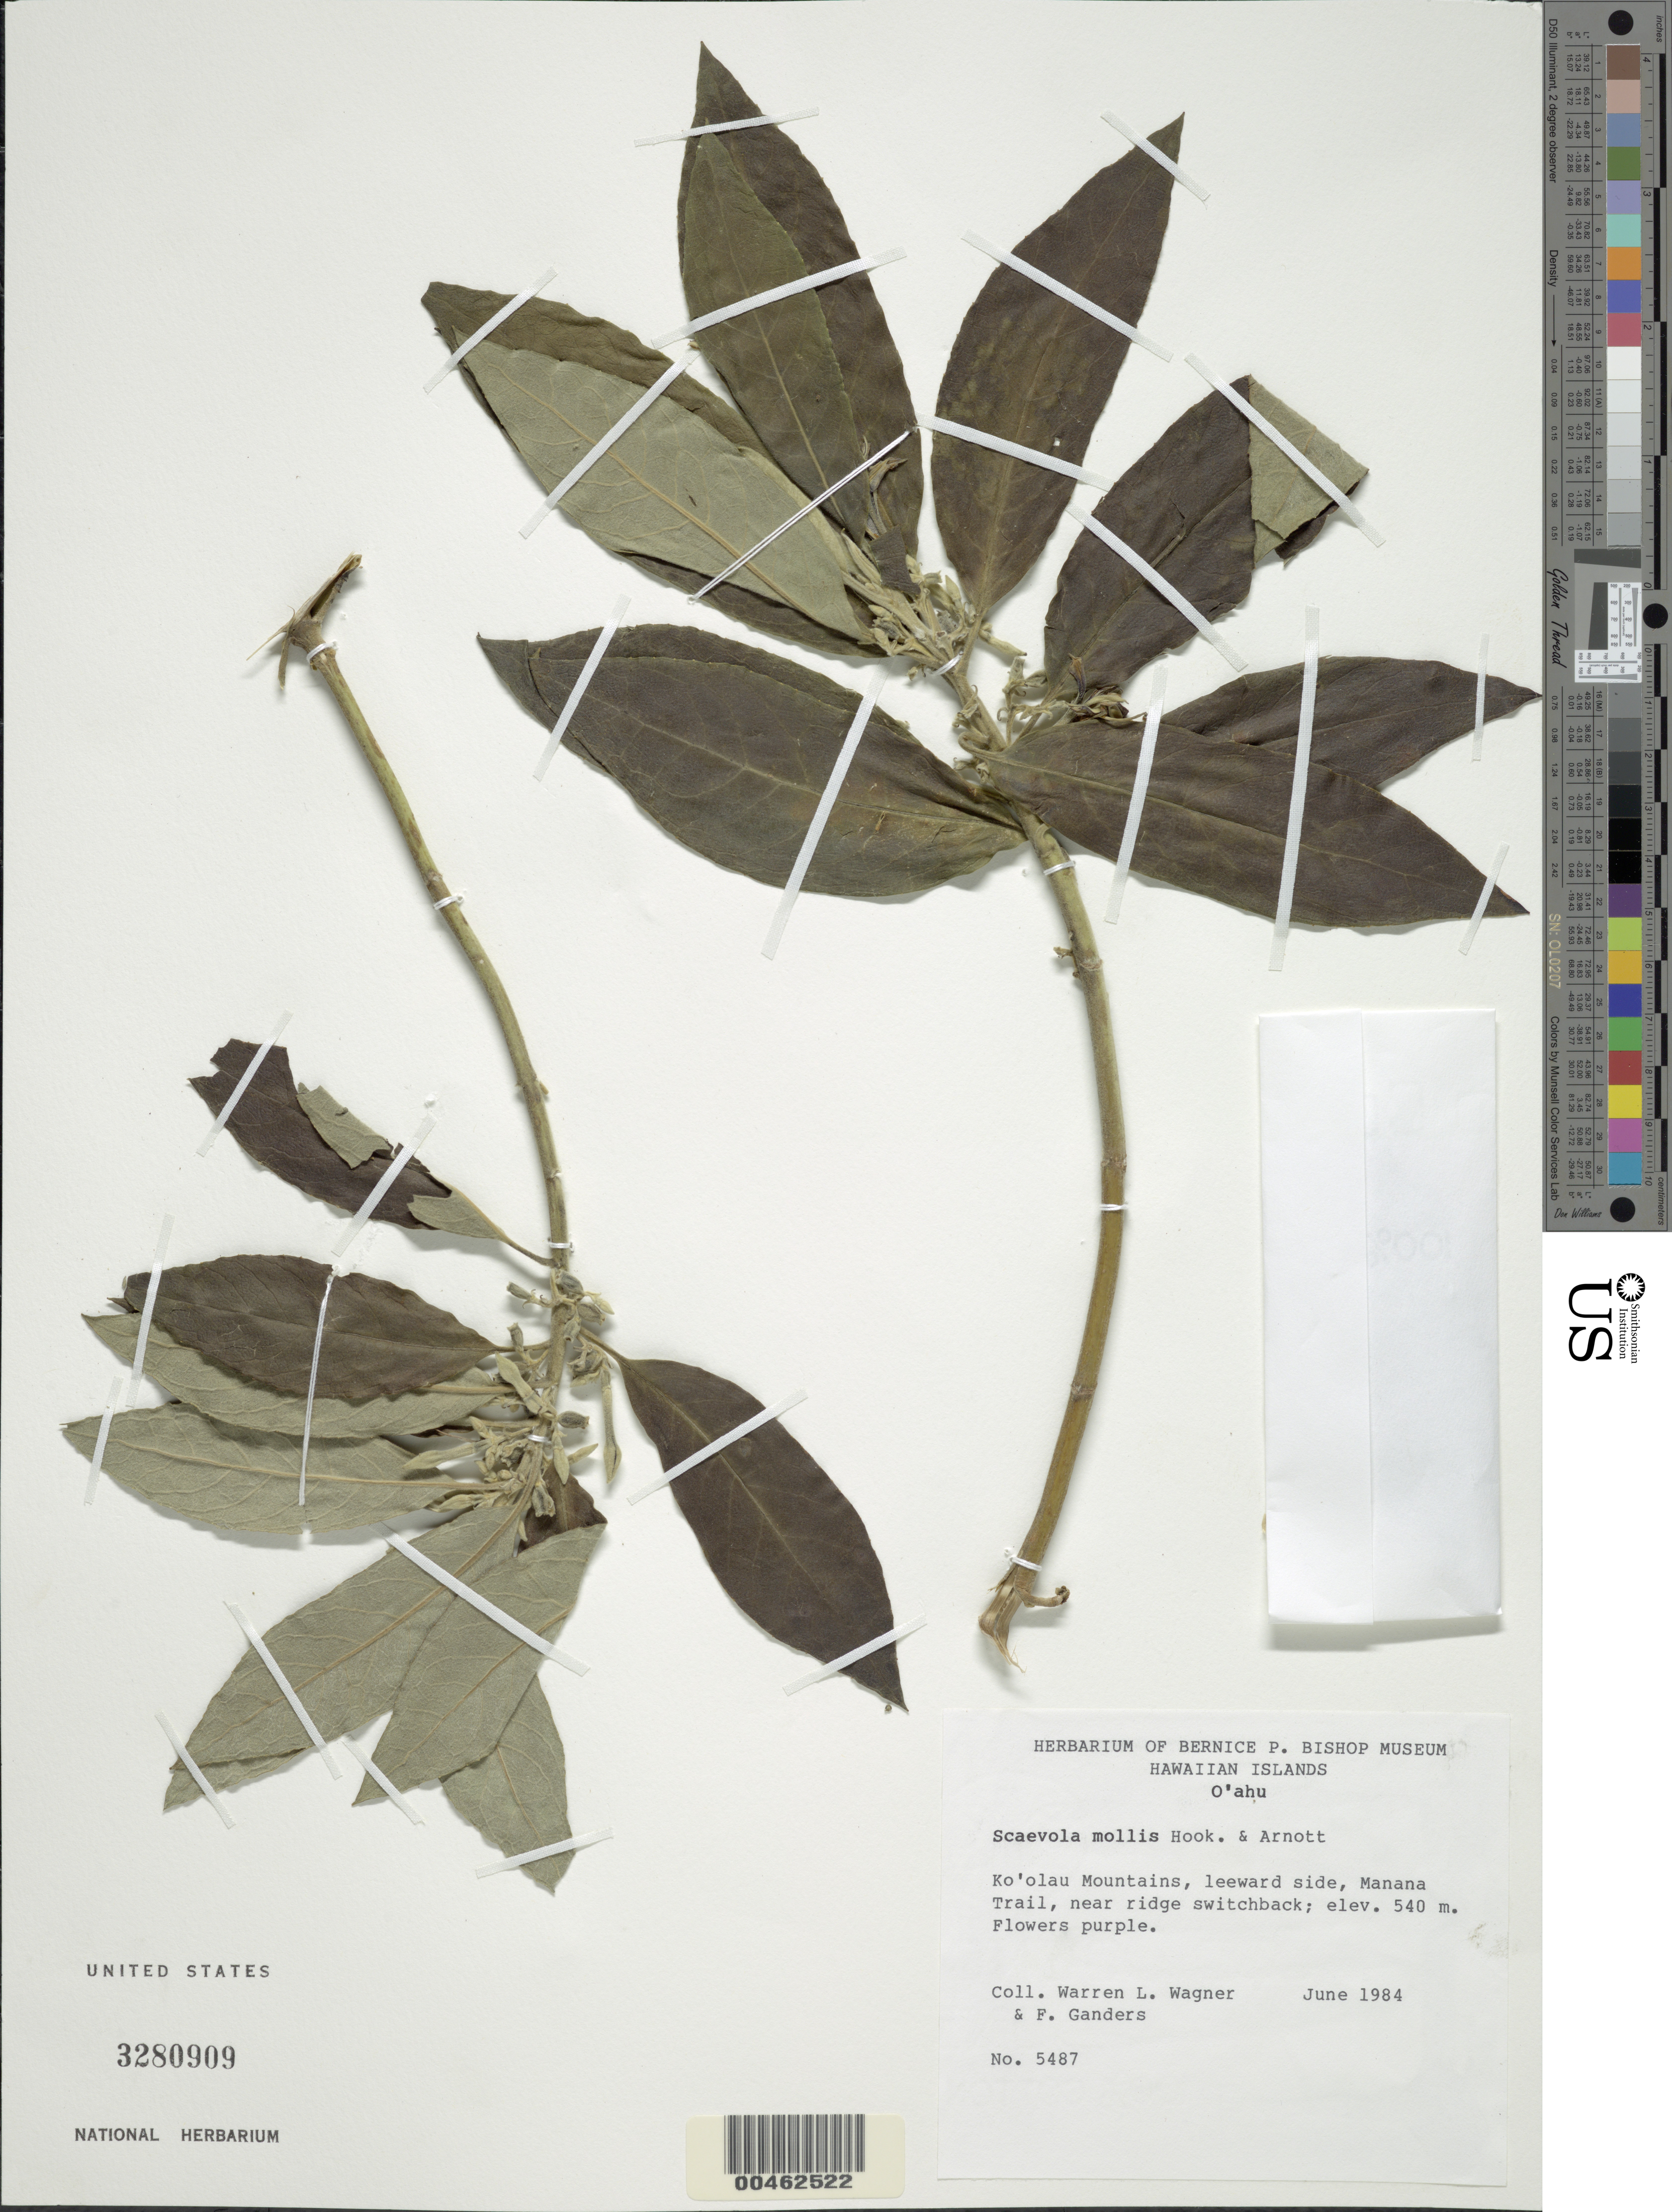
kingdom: Plantae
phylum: Tracheophyta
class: Magnoliopsida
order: Asterales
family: Goodeniaceae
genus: Scaevola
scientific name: Scaevola mollis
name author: Hook. & Arn.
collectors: W. L. Wagner & F. R. Ganders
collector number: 5487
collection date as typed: Jun 1984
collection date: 1984-06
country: United States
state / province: Hawaii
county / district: Honolulu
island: Oahu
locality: Ko'olau Mts., leeward side, Manana Trail, near ridge switchback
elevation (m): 540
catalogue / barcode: US 3280909